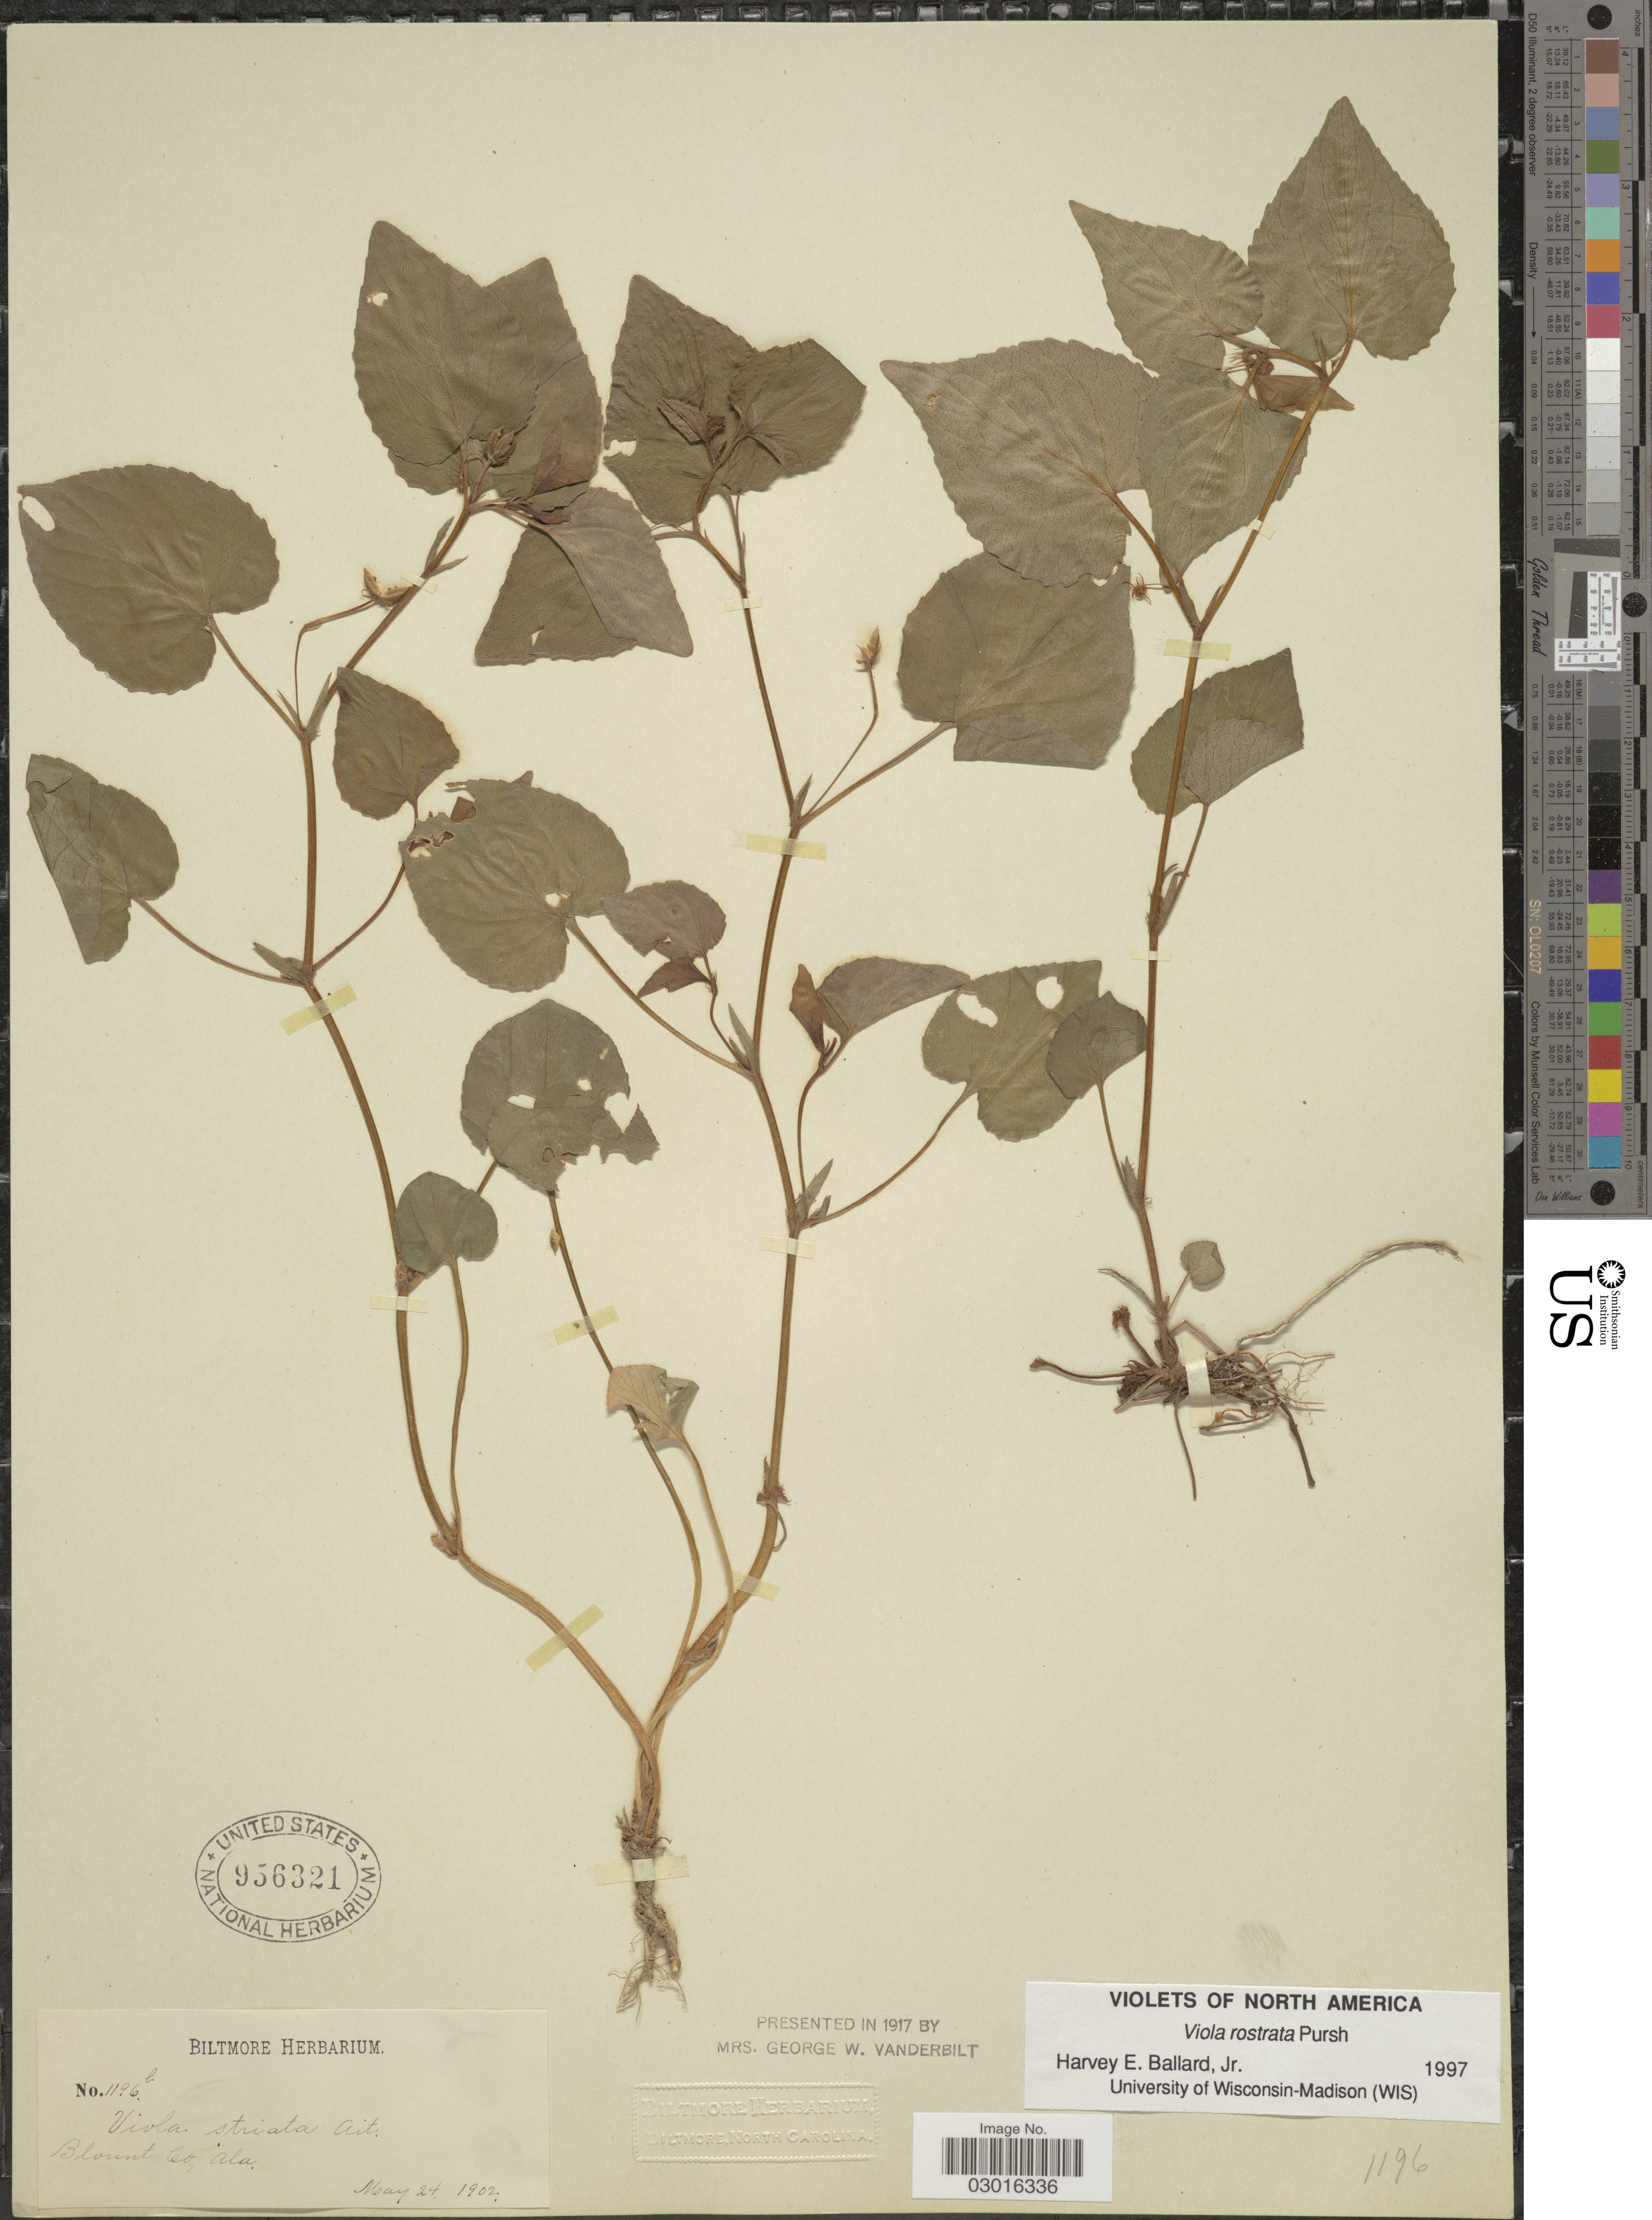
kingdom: Plantae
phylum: Tracheophyta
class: Magnoliopsida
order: Malpighiales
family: Violaceae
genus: Viola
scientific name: Viola rostrata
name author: Pursh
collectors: ex herb. Biltmore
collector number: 1196b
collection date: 1902-05-24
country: United States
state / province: Alabama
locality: Blount Co.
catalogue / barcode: US 956321